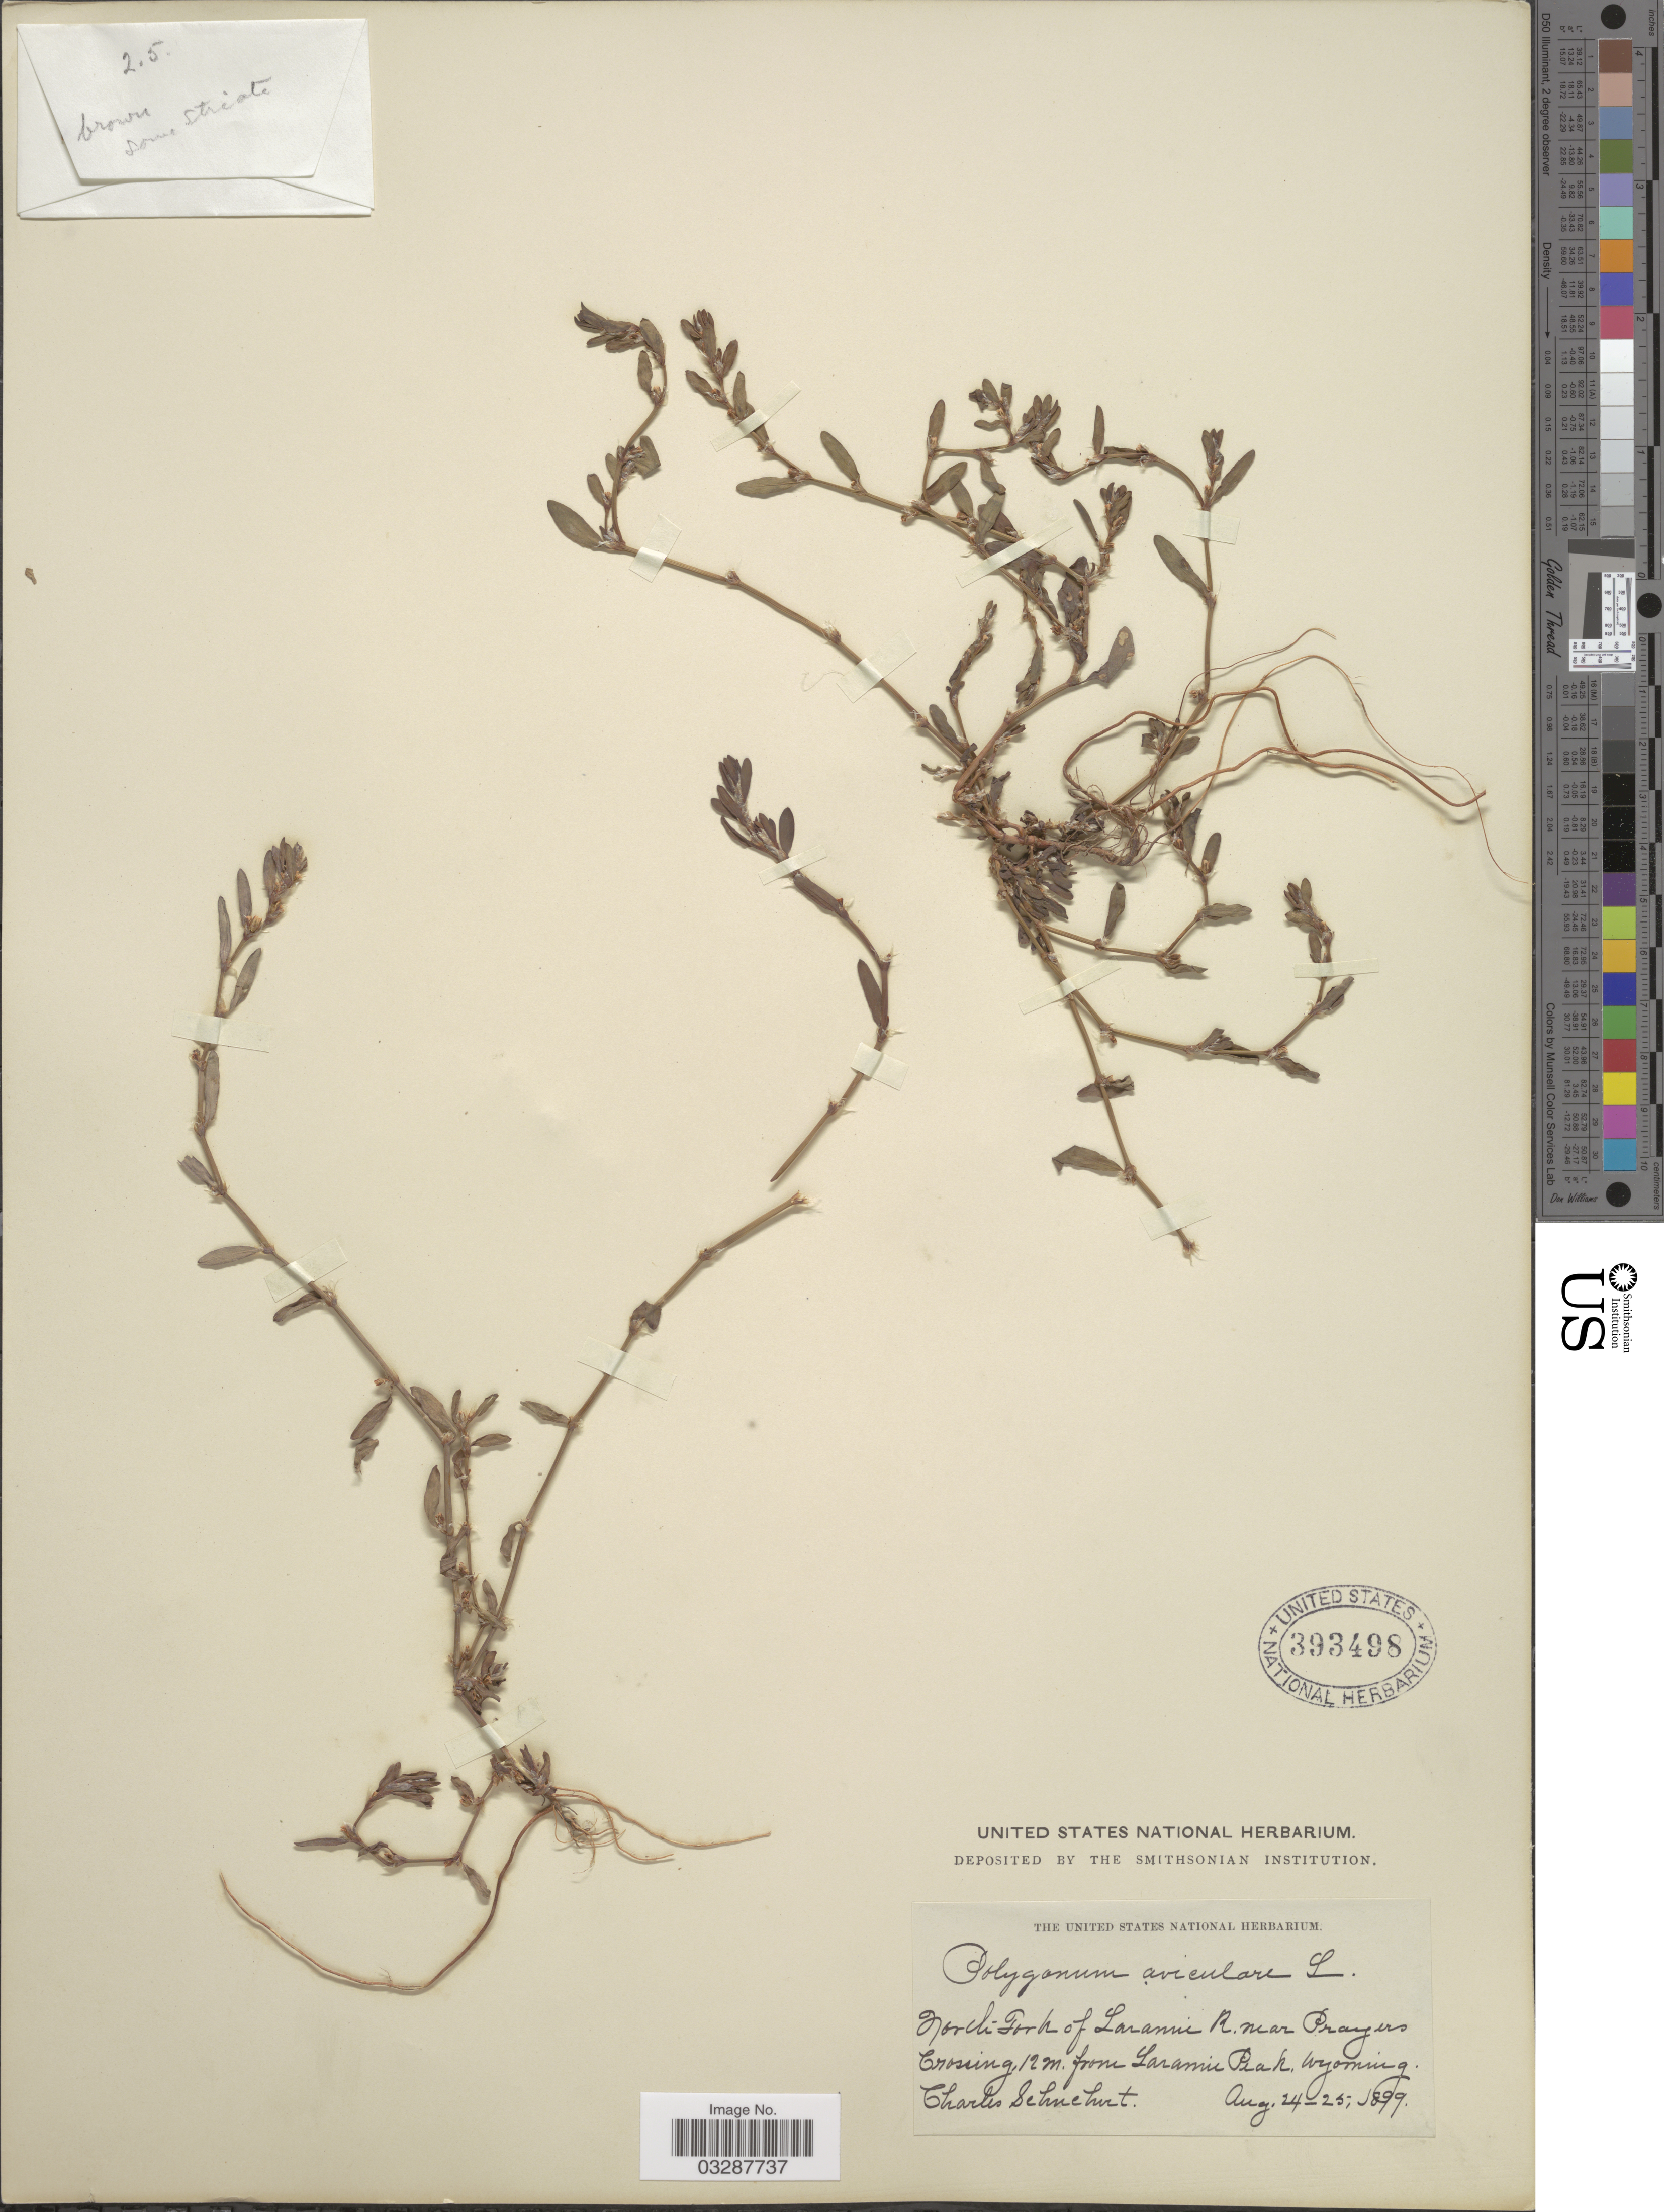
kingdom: Plantae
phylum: Tracheophyta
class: Magnoliopsida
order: Caryophyllales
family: Polygonaceae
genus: Polygonum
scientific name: Polygonum aviculare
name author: L.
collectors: C. Schuchert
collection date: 1899-08-24/1899-08-25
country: United States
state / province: Wyoming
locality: North Fork of Laramie R. near Prayers Crossing, 12 m. from Laramie Peak.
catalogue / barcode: US 393498